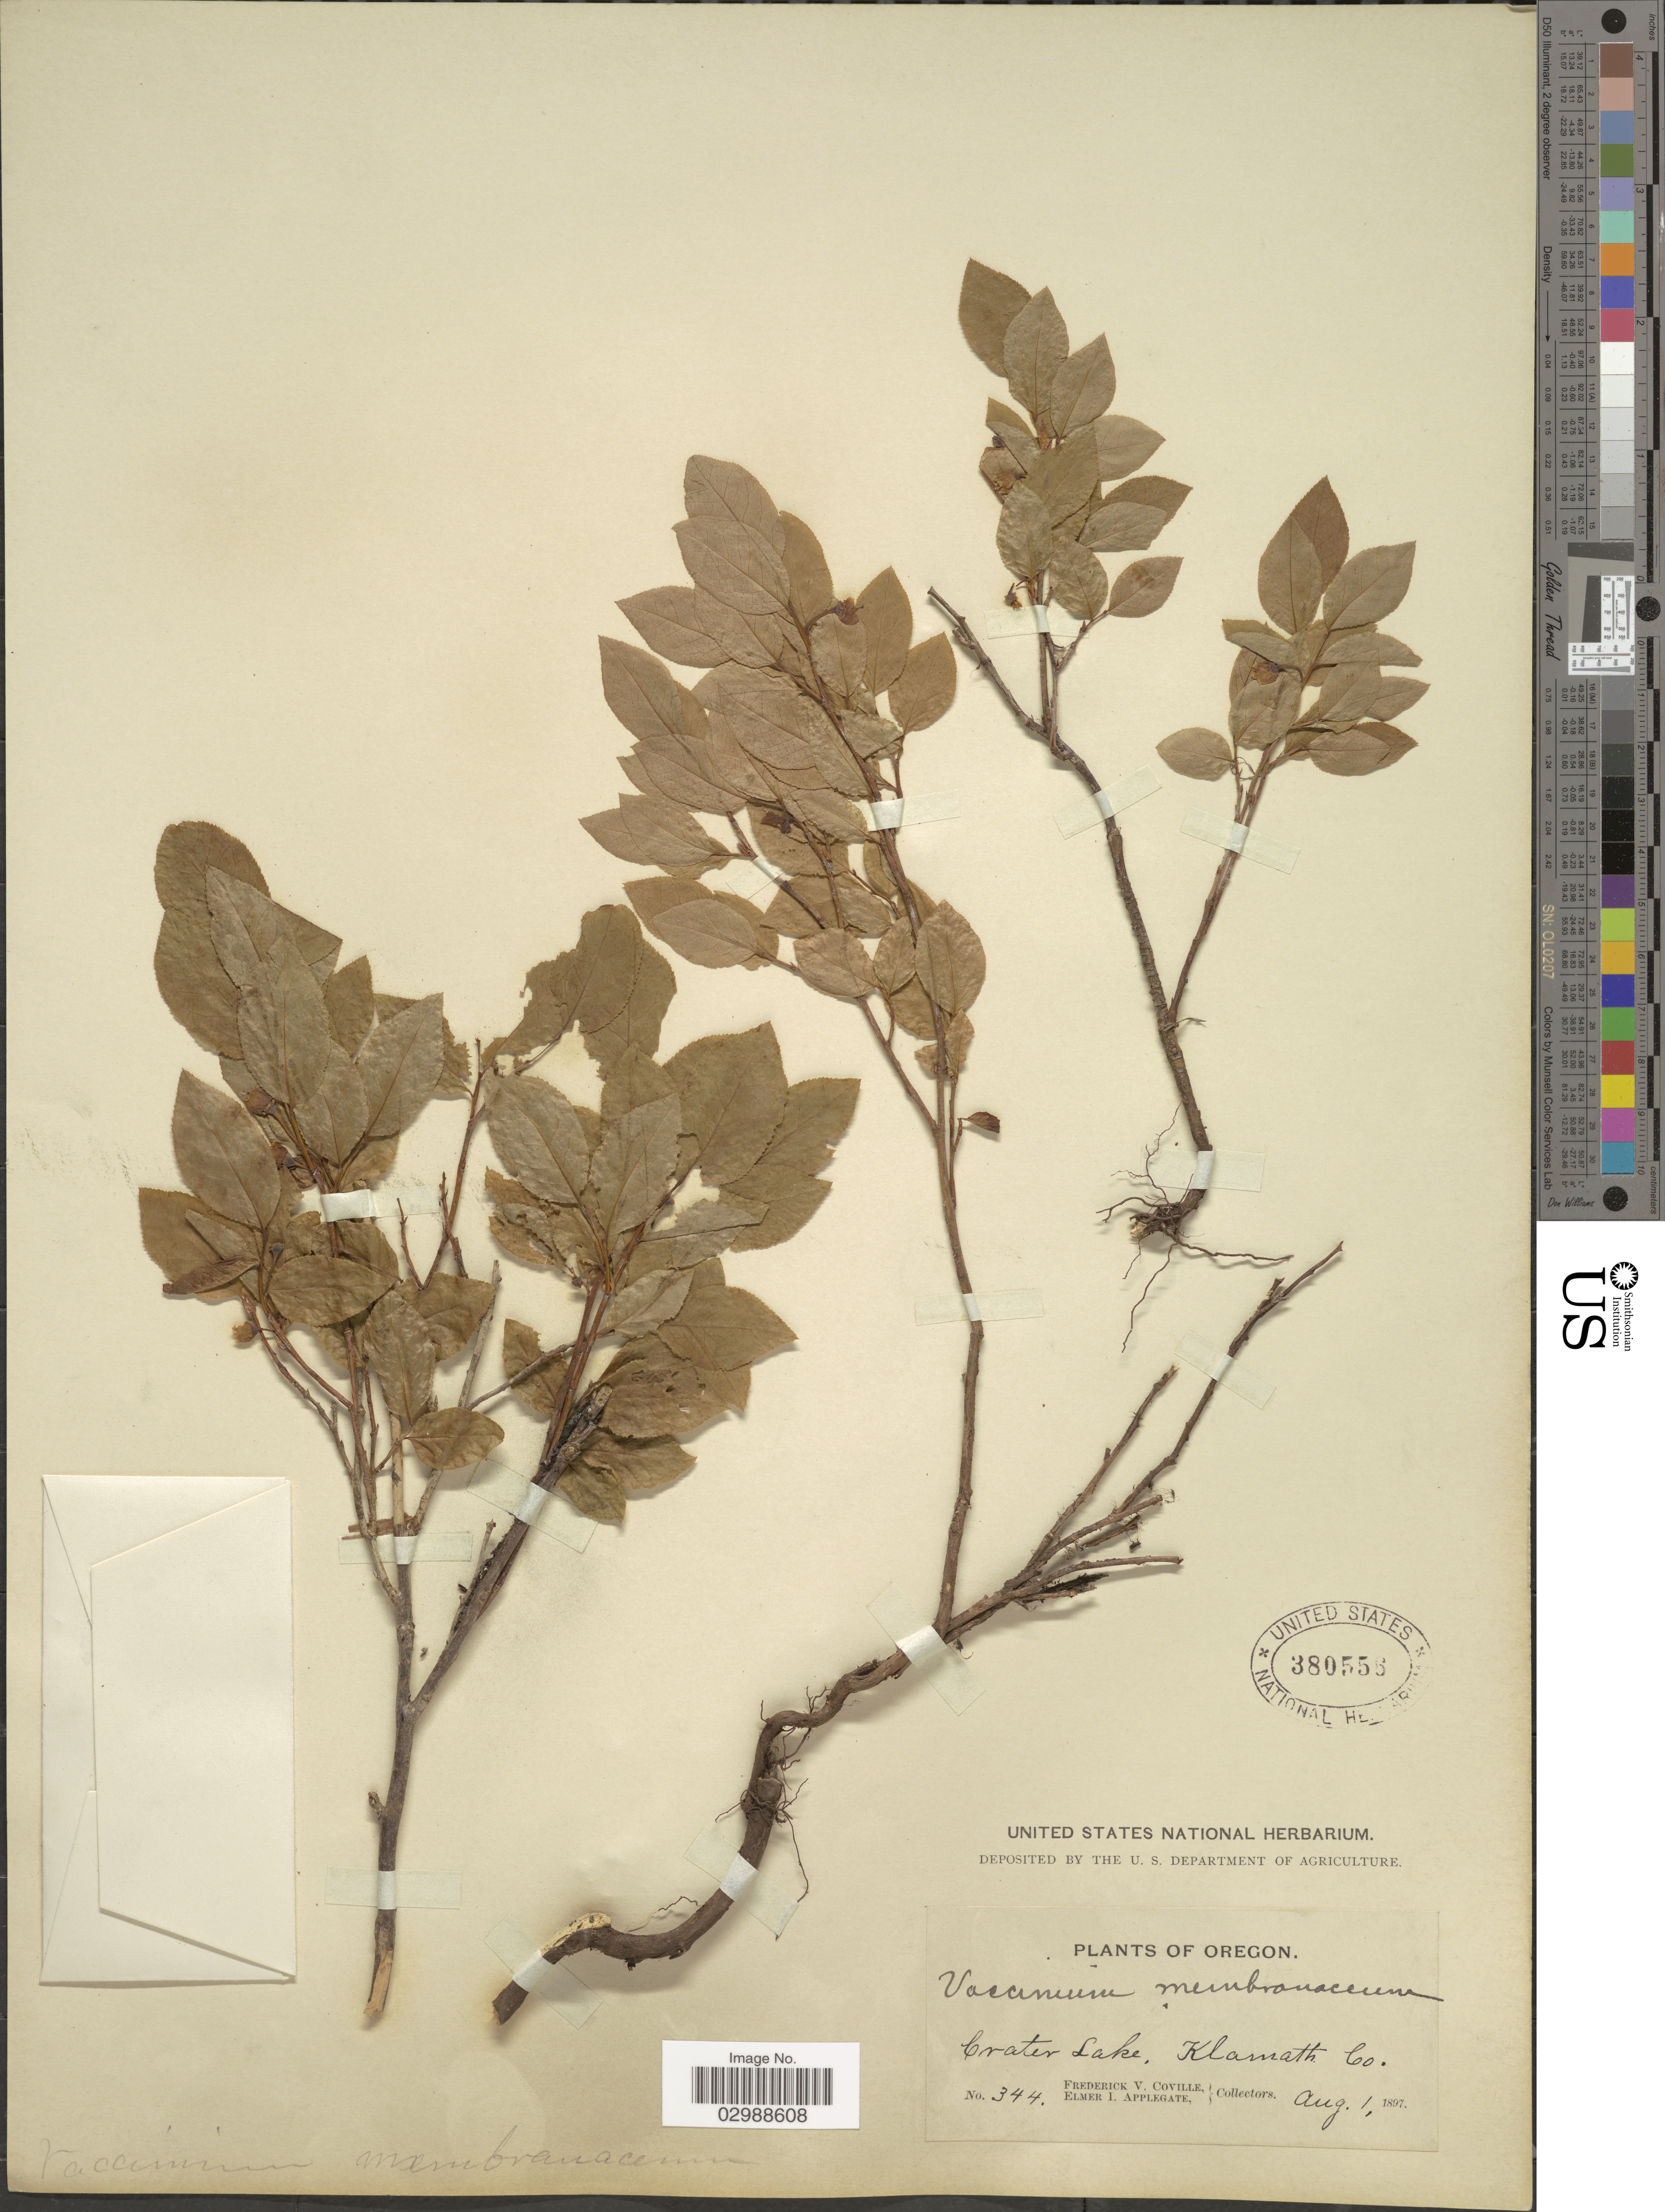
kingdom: Plantae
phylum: Tracheophyta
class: Magnoliopsida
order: Ericales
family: Ericaceae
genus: Vaccinium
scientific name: Vaccinium membranaceum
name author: Douglas ex Torr.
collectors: F. V. Coville & E. I. Applegate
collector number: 344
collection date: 1897-08-01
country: United States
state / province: Oregon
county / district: Klamath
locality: Crater Lake, Klamath Co.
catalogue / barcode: US 380556